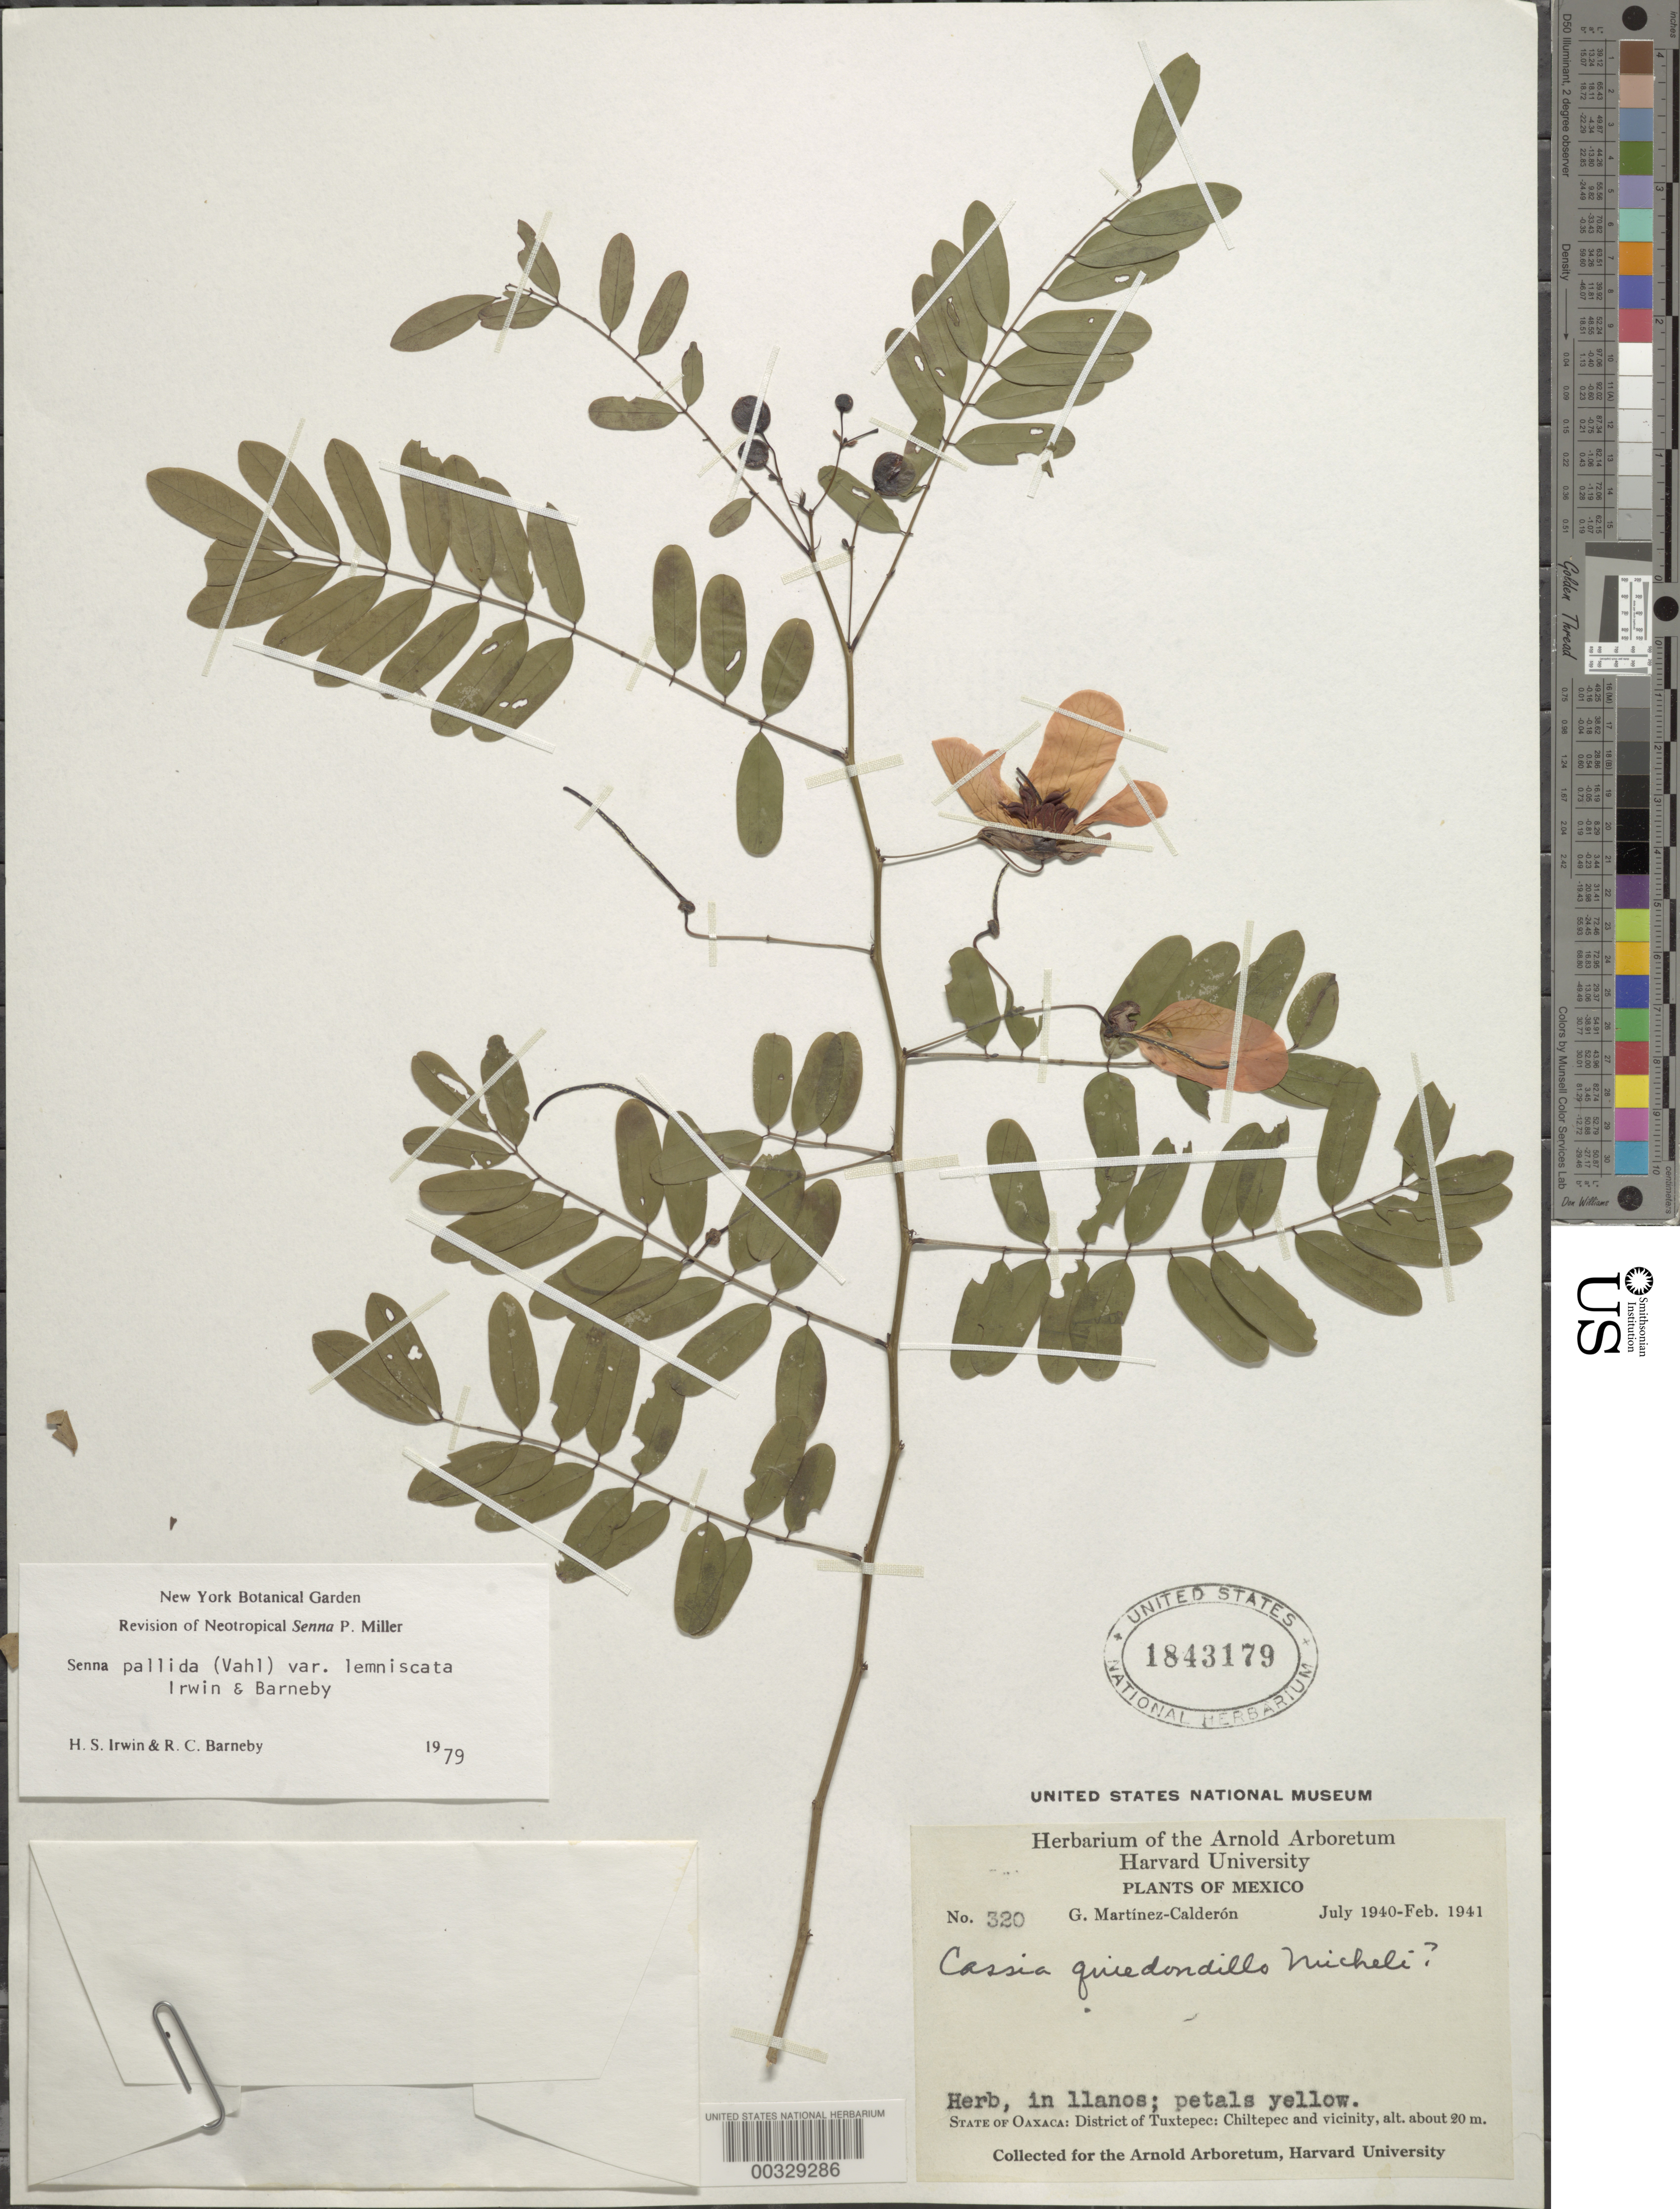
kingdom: Plantae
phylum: Tracheophyta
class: Magnoliopsida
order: Fabales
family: Fabaceae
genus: Senna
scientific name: Senna pallida var. lemniscata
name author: H.S. Irwin & Barneby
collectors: G. Martínez Calderón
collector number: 320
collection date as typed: Jul 1940 to -- Feb 1941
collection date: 1940-07/1941-02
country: Mexico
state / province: Oaxaca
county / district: San Juan Bautista Tuxtepec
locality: Tuxtepec mun. (?), Chiltepec and vicinity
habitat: In llanos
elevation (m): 20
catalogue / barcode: US 1843179